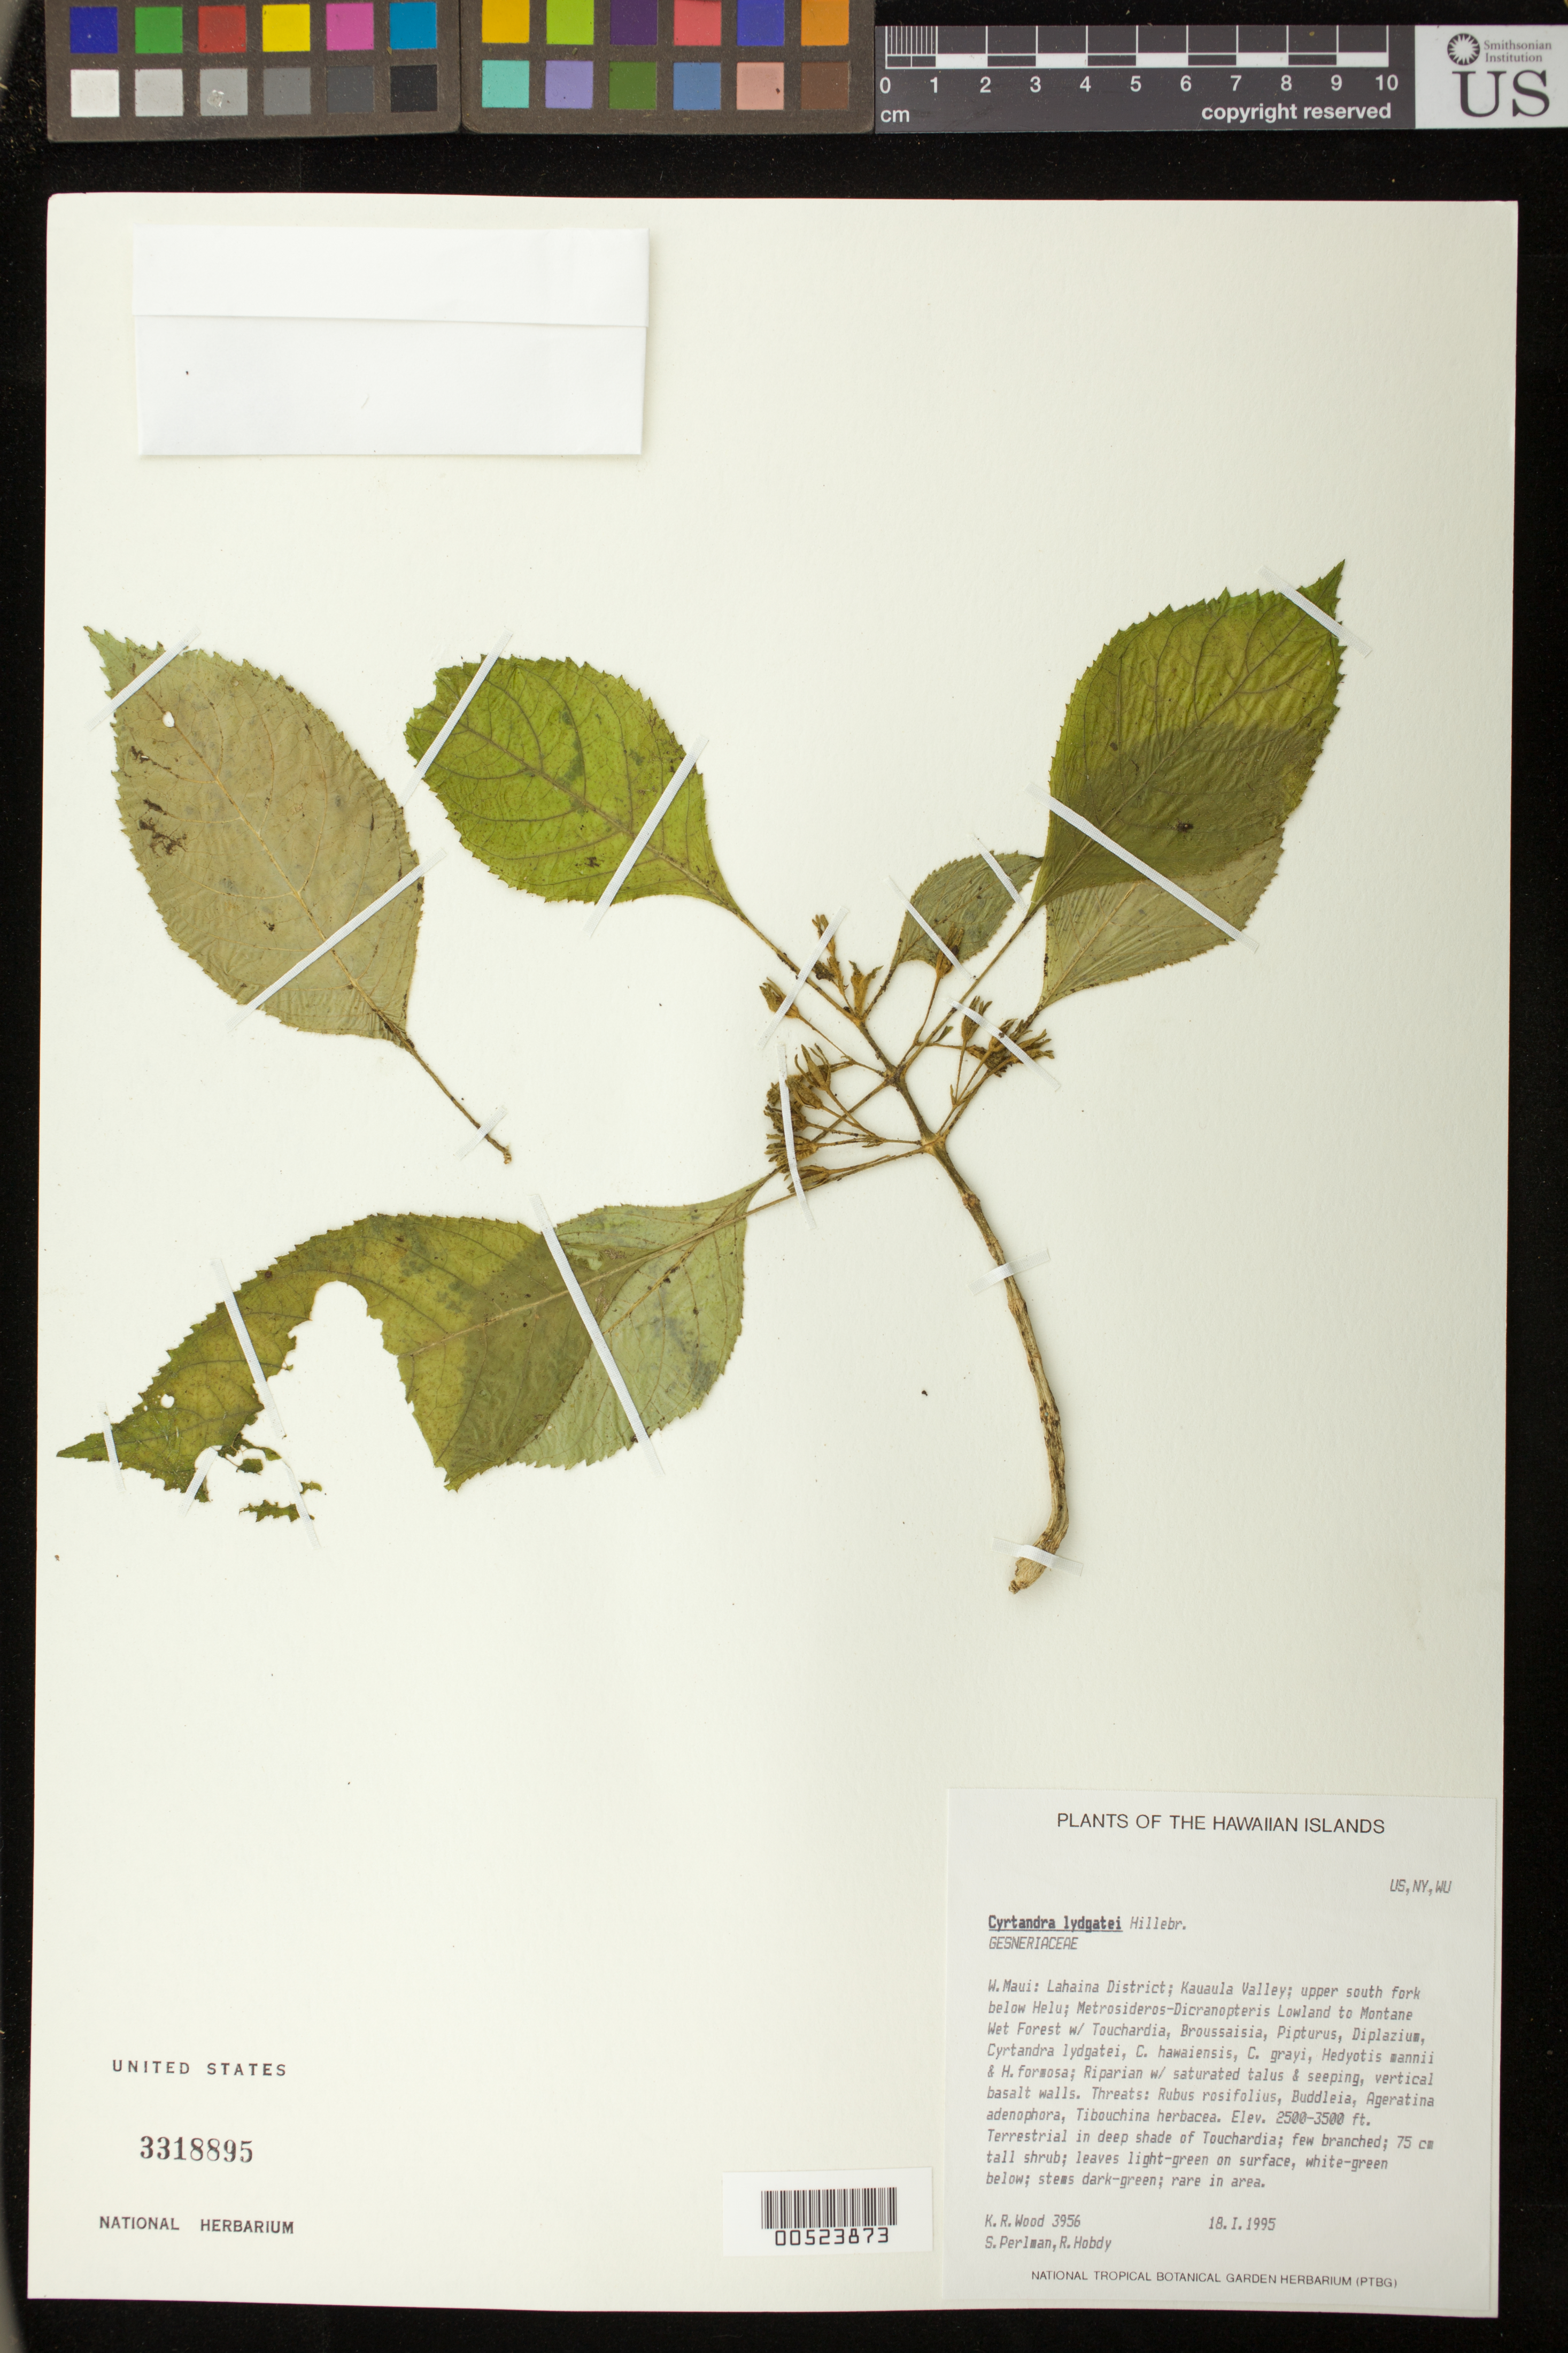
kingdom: Plantae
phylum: Tracheophyta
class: Magnoliopsida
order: Lamiales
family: Gesneriaceae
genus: Cyrtandra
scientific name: Cyrtandra lydgatei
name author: Hillebr.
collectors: K. R. Wood, S. P. Perlman & R. Hobdy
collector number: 3956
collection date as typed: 18 Jan 1995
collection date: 1995-01-18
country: United States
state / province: Hawaii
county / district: Maui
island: Maui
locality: W Maui, Lahaina Dist, Kauaula Valley, upper S fork below Helu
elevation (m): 762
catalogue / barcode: US 3318895